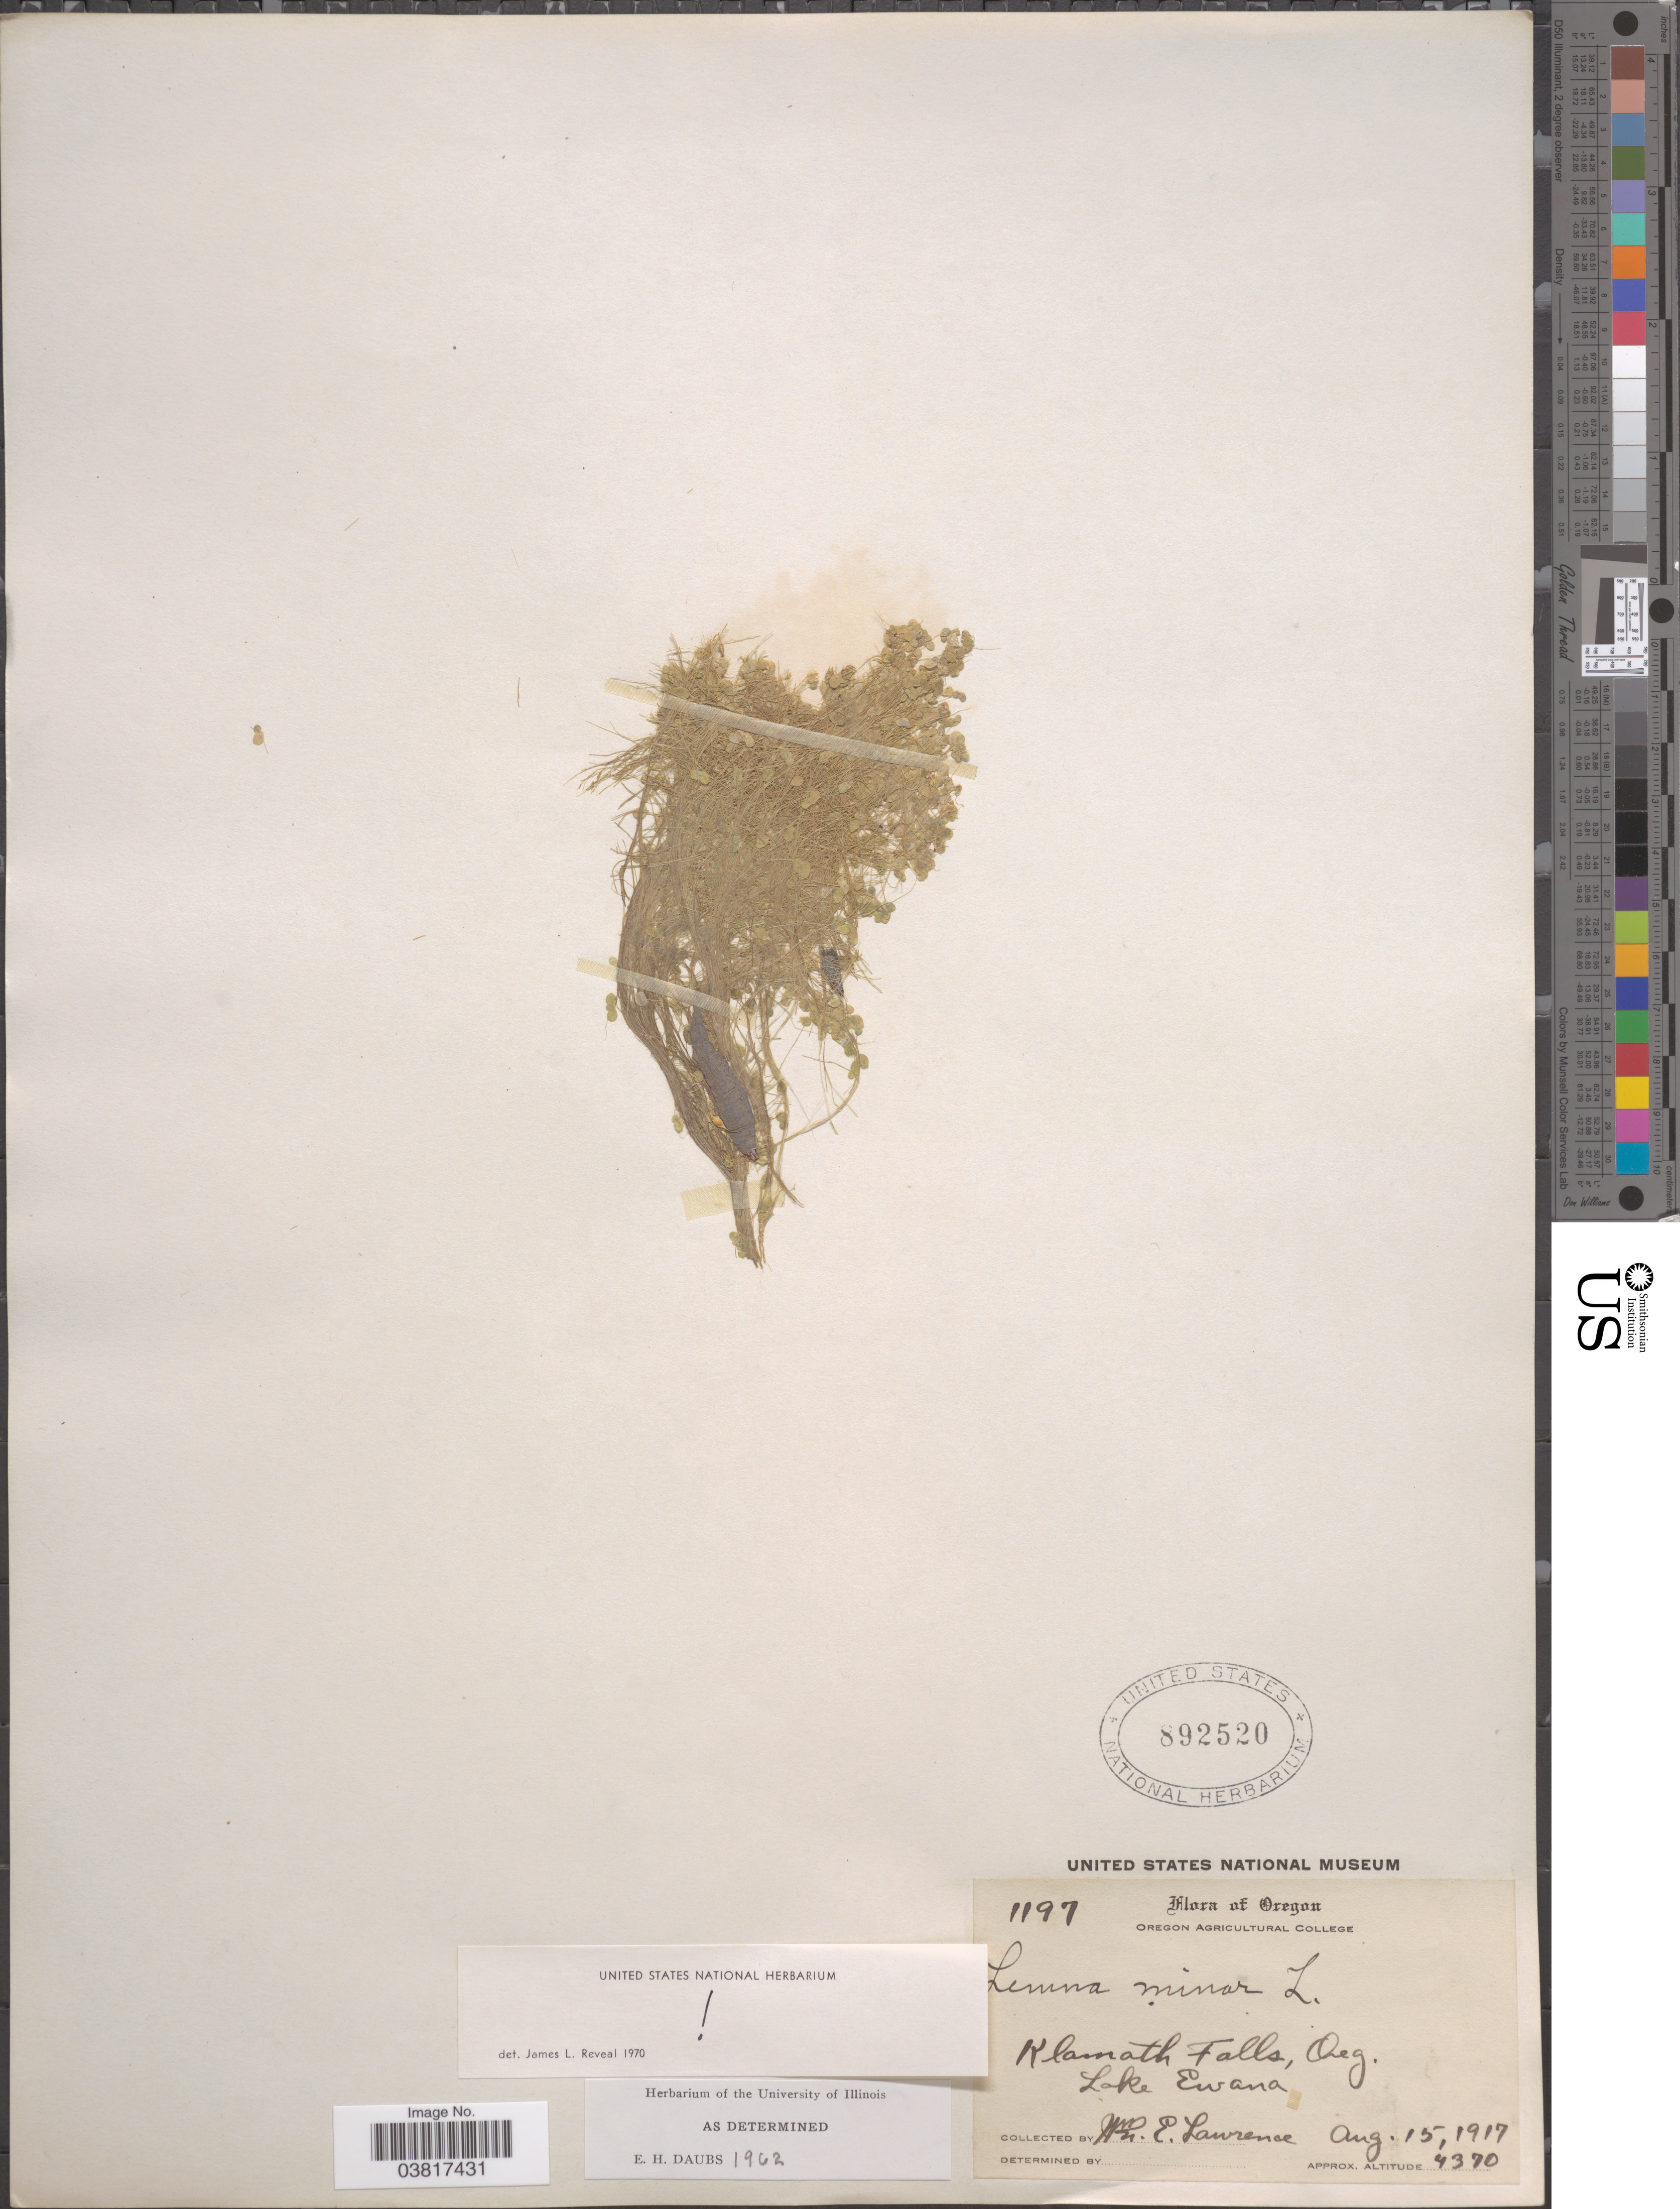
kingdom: Plantae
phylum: Tracheophyta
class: Liliopsida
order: Alismatales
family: Araceae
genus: Lemna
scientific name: Lemna minor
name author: L.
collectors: W. Lawrence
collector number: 1197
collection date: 1917-08-15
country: United States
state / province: Oregon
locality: Klamath Falls, Lake Ewana.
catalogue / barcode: US 892520